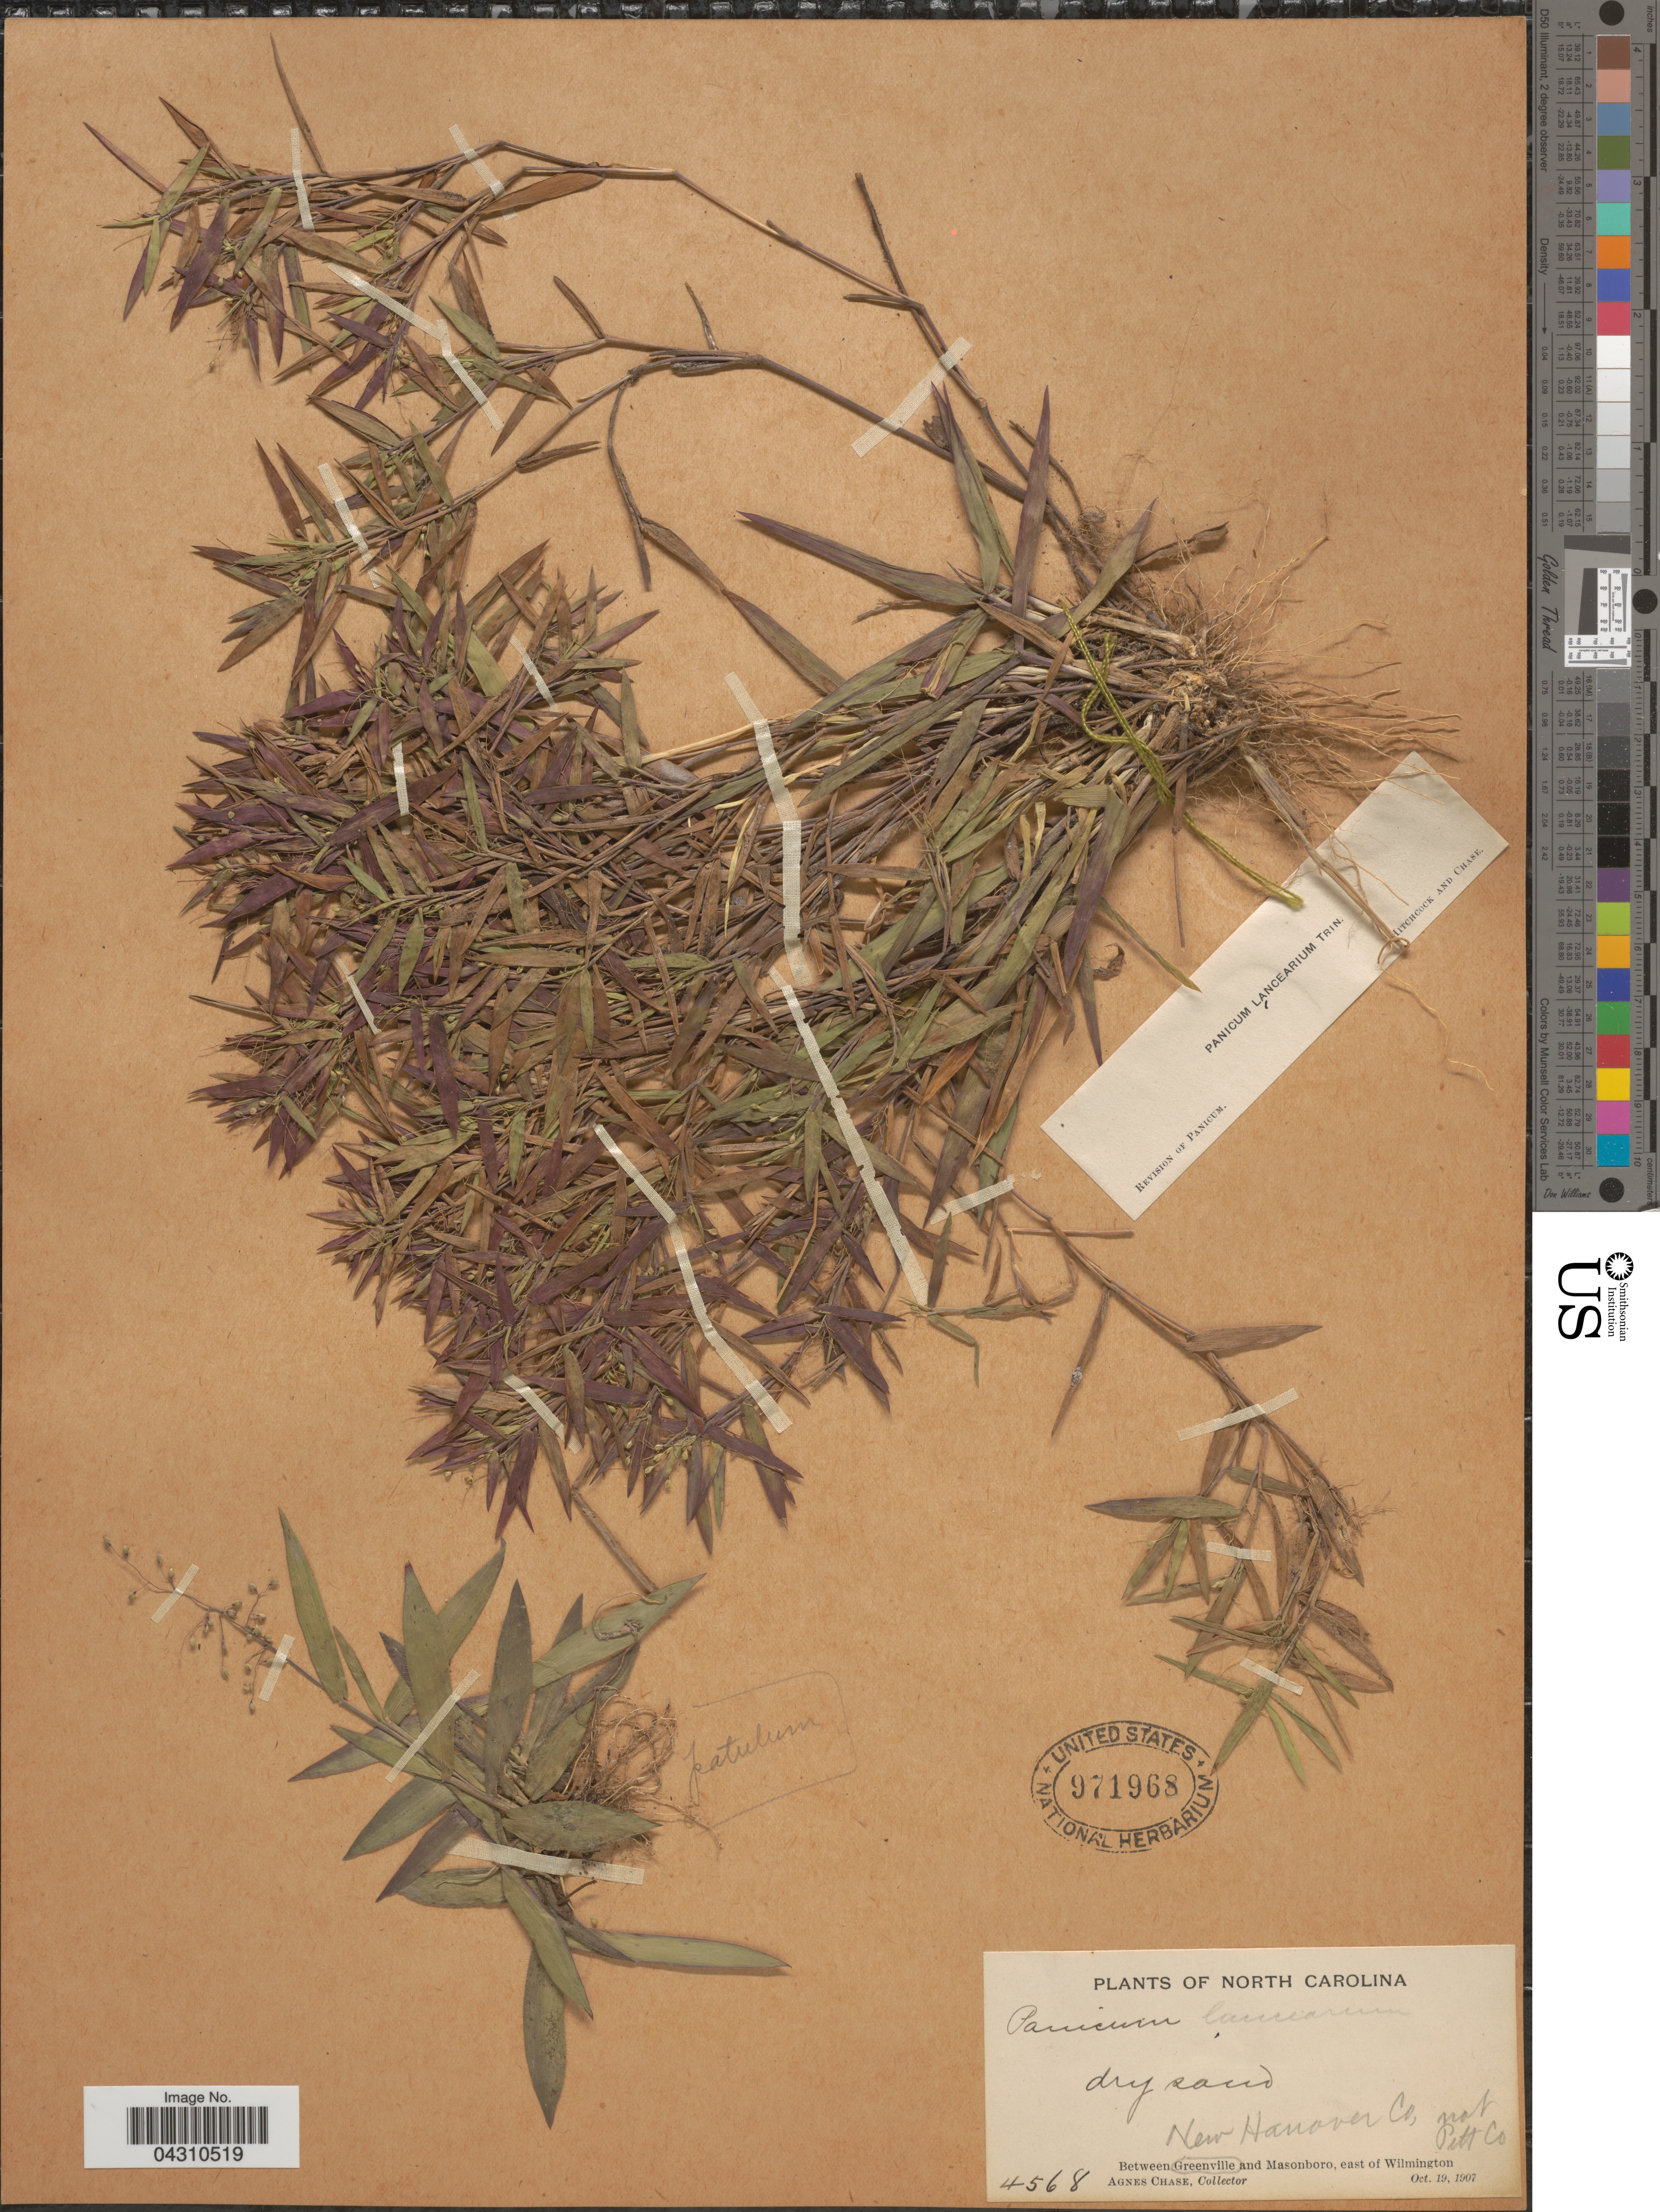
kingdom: Plantae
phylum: Tracheophyta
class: Liliopsida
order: Poales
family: Poaceae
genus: Dichanthelium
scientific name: Dichanthelium portoricense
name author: (Desv. ex Ham.) B.F. Hansen & Wunderlin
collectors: A. Chase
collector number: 4568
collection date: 1907-10-19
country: United States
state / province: North Carolina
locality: Between Greenville and Masonboro, east of Wilmington. New Hanover Co.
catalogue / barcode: US 971968